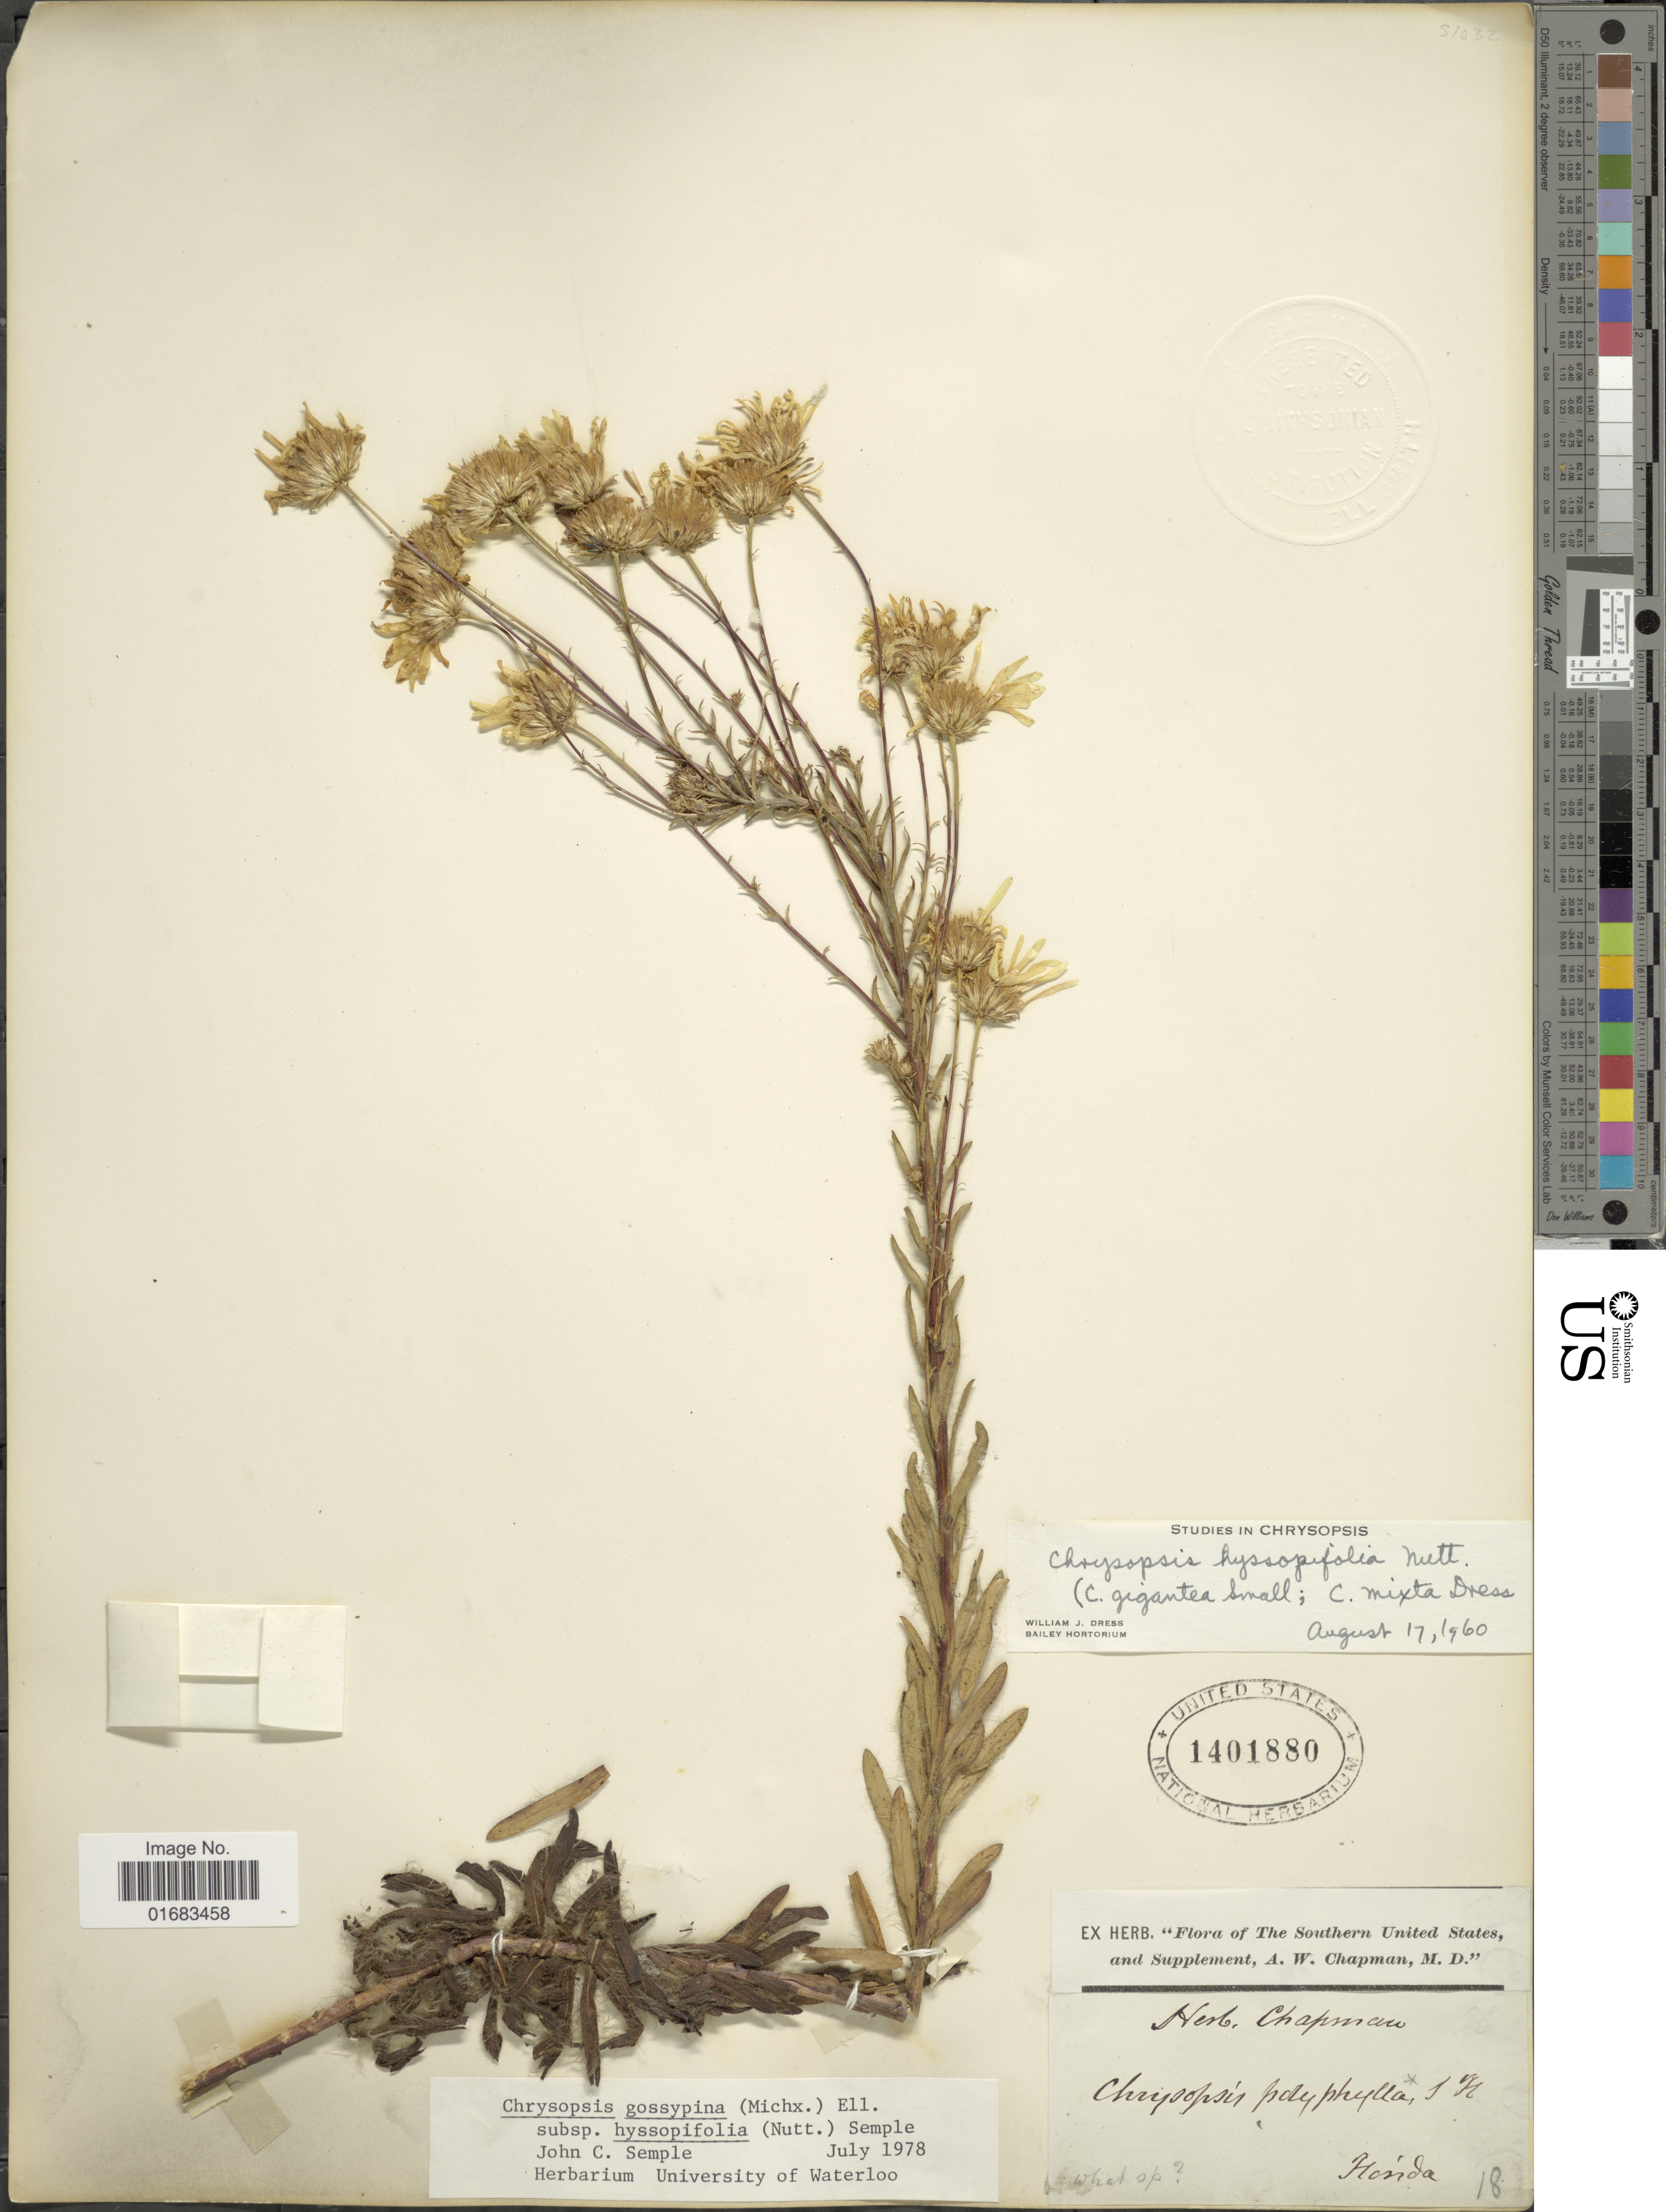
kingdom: Plantae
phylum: Tracheophyta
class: Magnoliopsida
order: Asterales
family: Asteraceae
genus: Chrysopsis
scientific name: Chrysopsis gossypina subsp. hyssopifolia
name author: (Nutt.) Semple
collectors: ex herb. Chapman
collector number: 18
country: United States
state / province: Florida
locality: The Southern United States.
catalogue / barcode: US 1401880